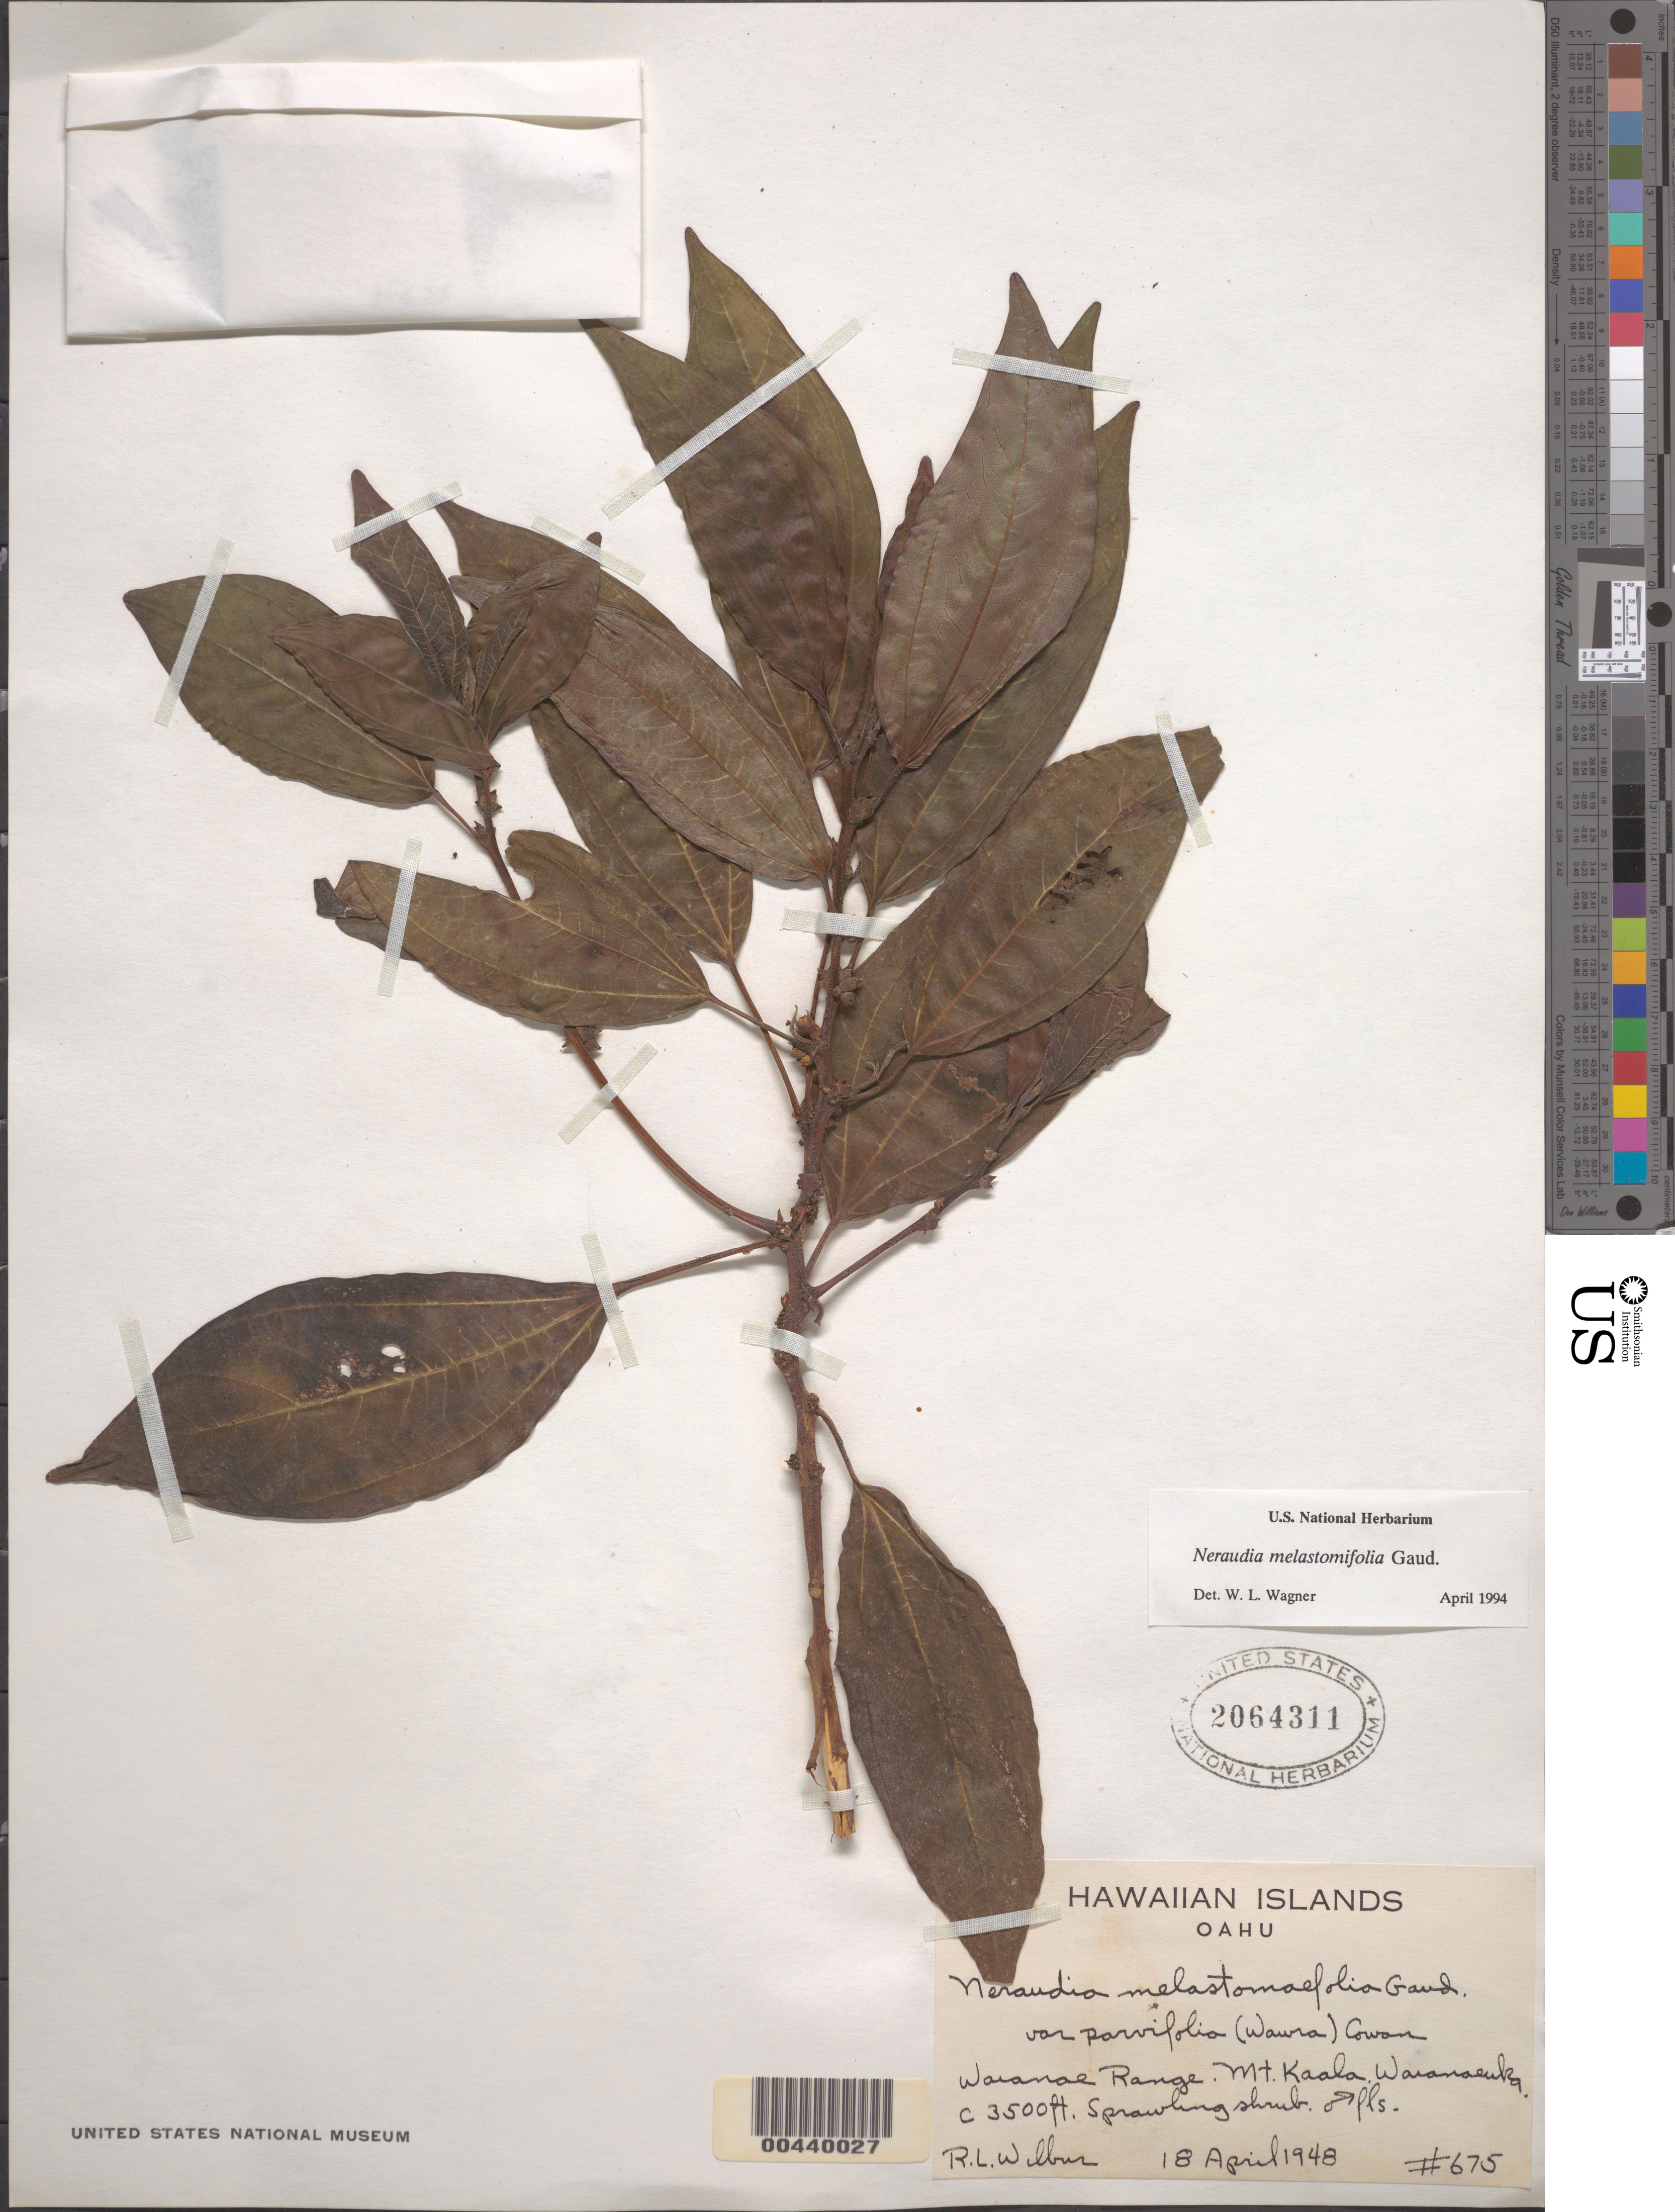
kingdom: Plantae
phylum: Tracheophyta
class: Magnoliopsida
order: Rosales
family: Urticaceae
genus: Neraudia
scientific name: Neraudia melastomifolia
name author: Gaudich.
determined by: Wagner, W. L., (BOT), Smithsonian Institution - National Museum of Natural History (UNITED STATES)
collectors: R. L. Wilbur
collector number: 675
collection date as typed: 18 Apr 1948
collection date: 1948-04-18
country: United States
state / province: Hawaii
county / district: Honolulu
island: Oahu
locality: Waianae Range, Mt. Kaala, Waianaeuka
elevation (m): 1067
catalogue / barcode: US 2064311